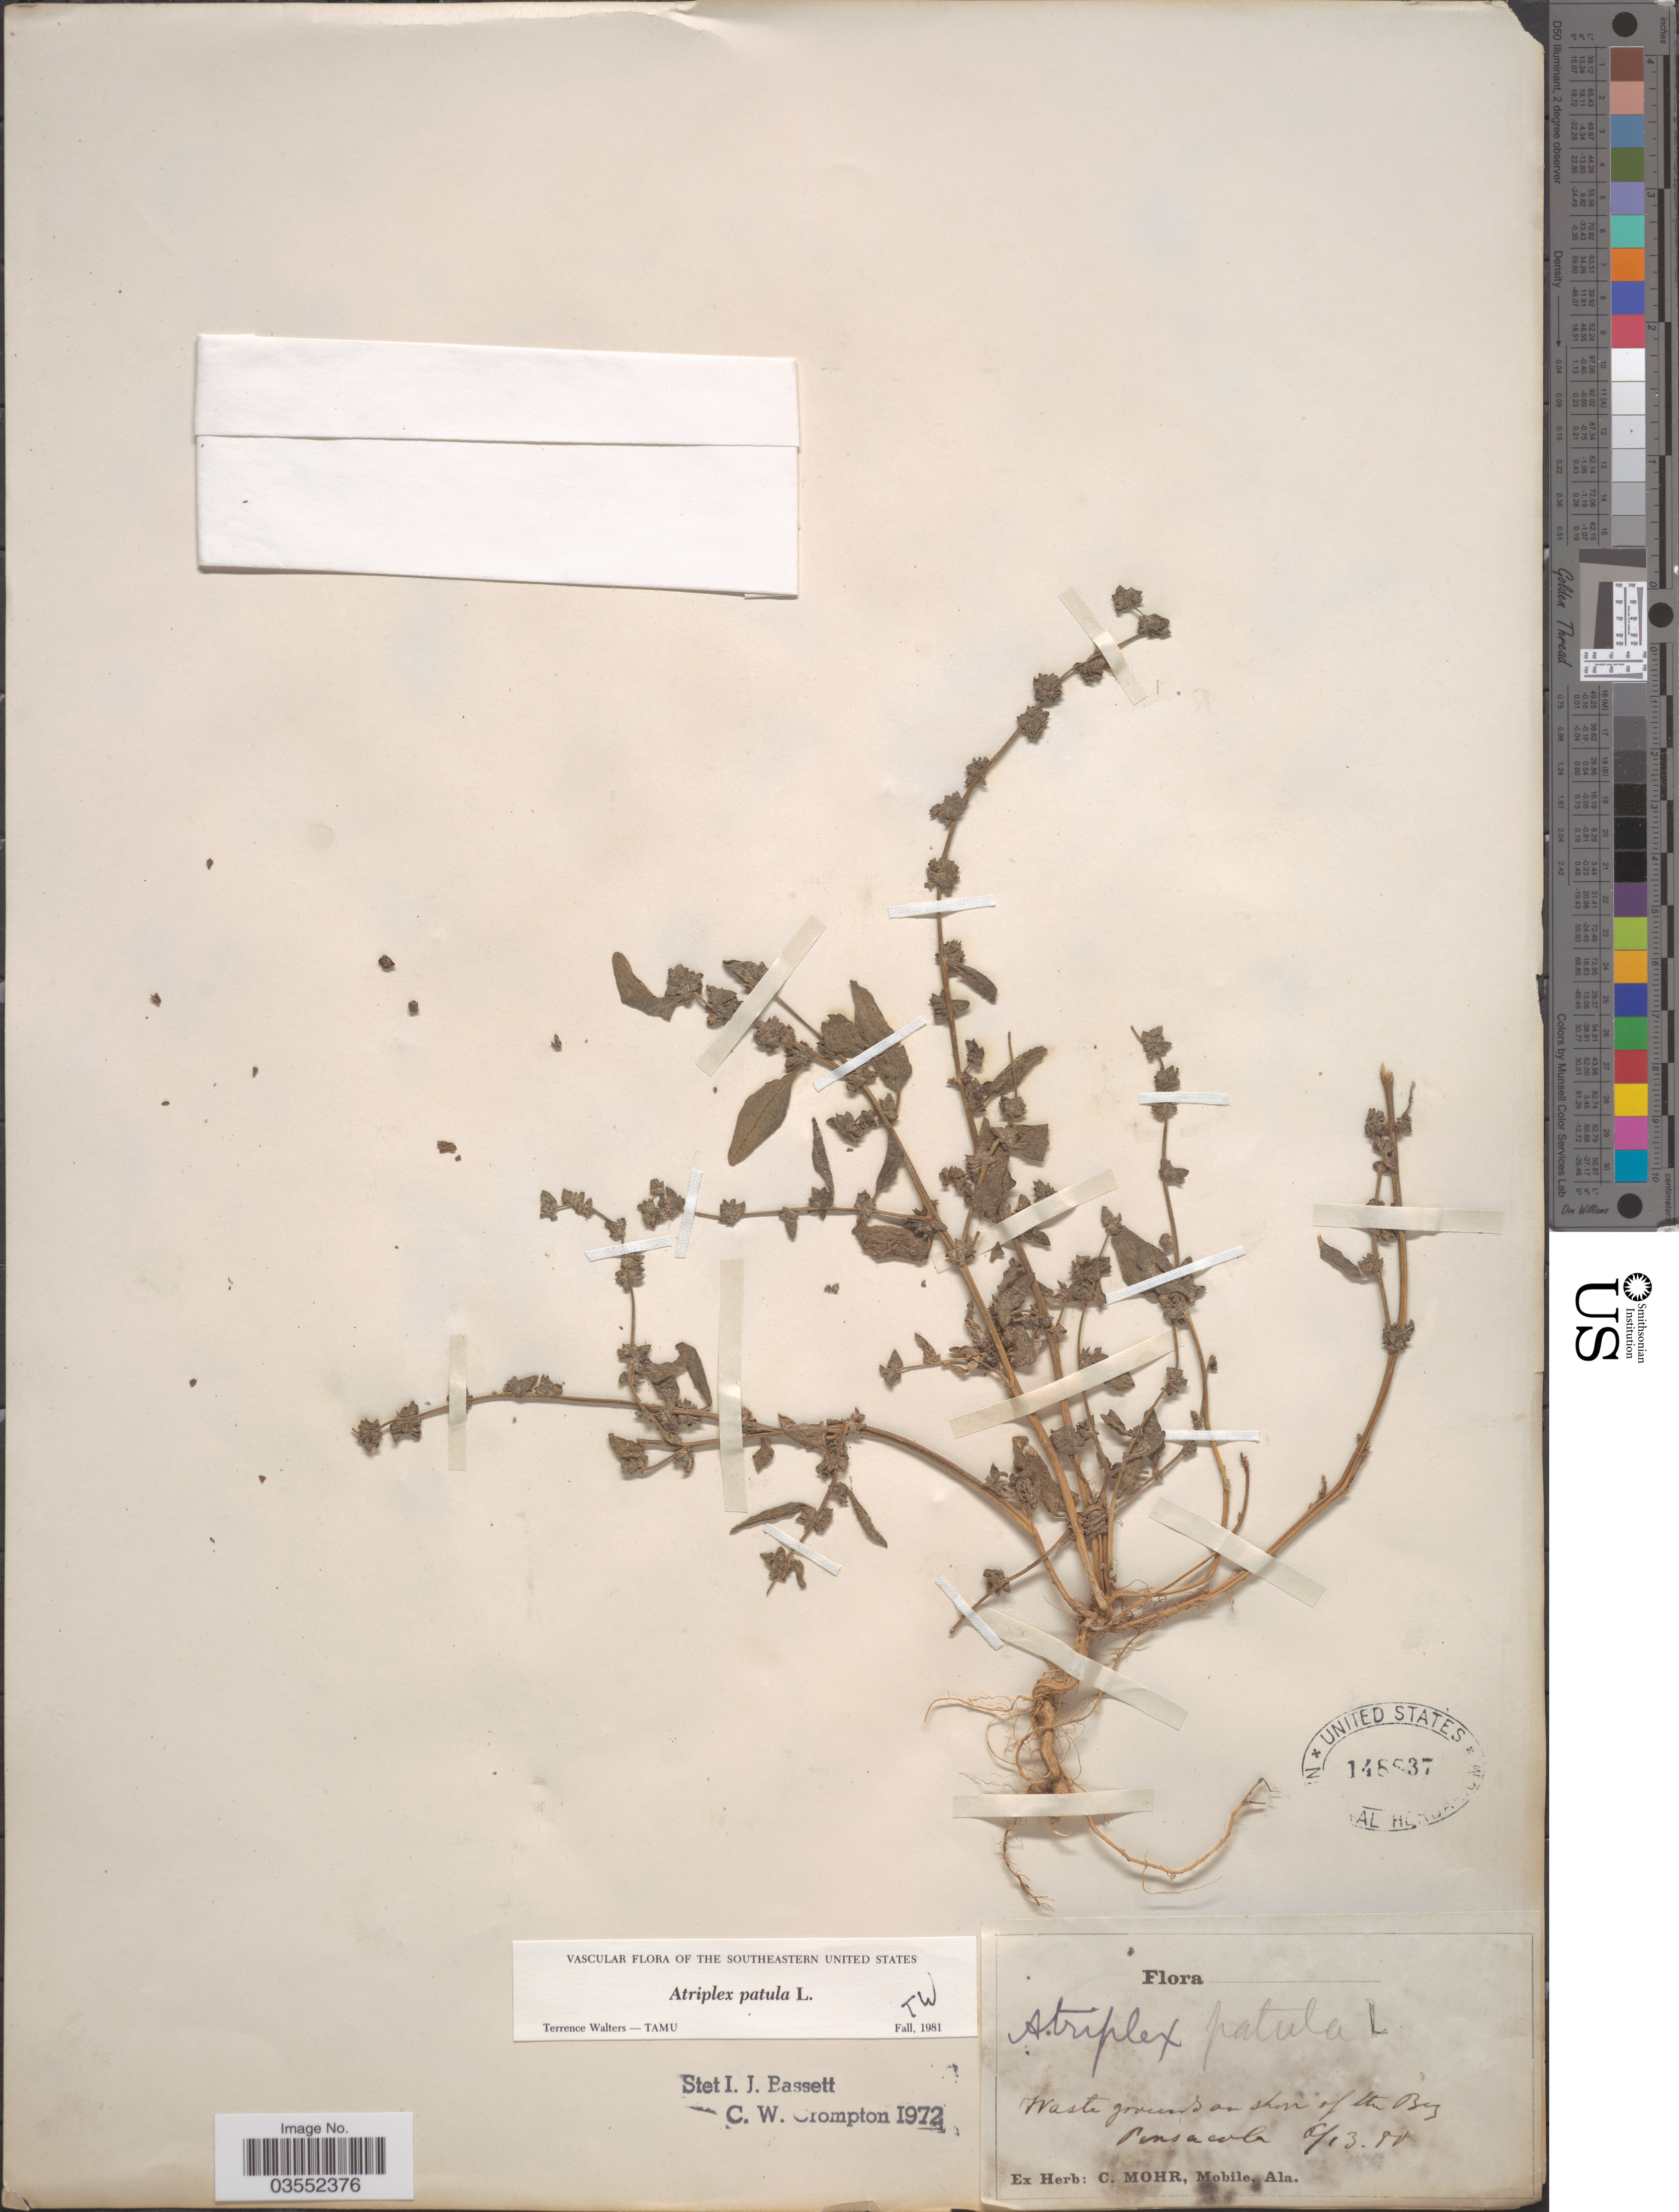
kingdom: Plantae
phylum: Tracheophyta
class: Magnoliopsida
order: Caryophyllales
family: Amaranthaceae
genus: Atriplex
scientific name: Atriplex patula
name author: L.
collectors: ex herb. C. Mohr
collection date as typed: Transcribed d/m/y: 13/6/80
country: United States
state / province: Florida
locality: Pensacola.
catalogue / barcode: US 148837